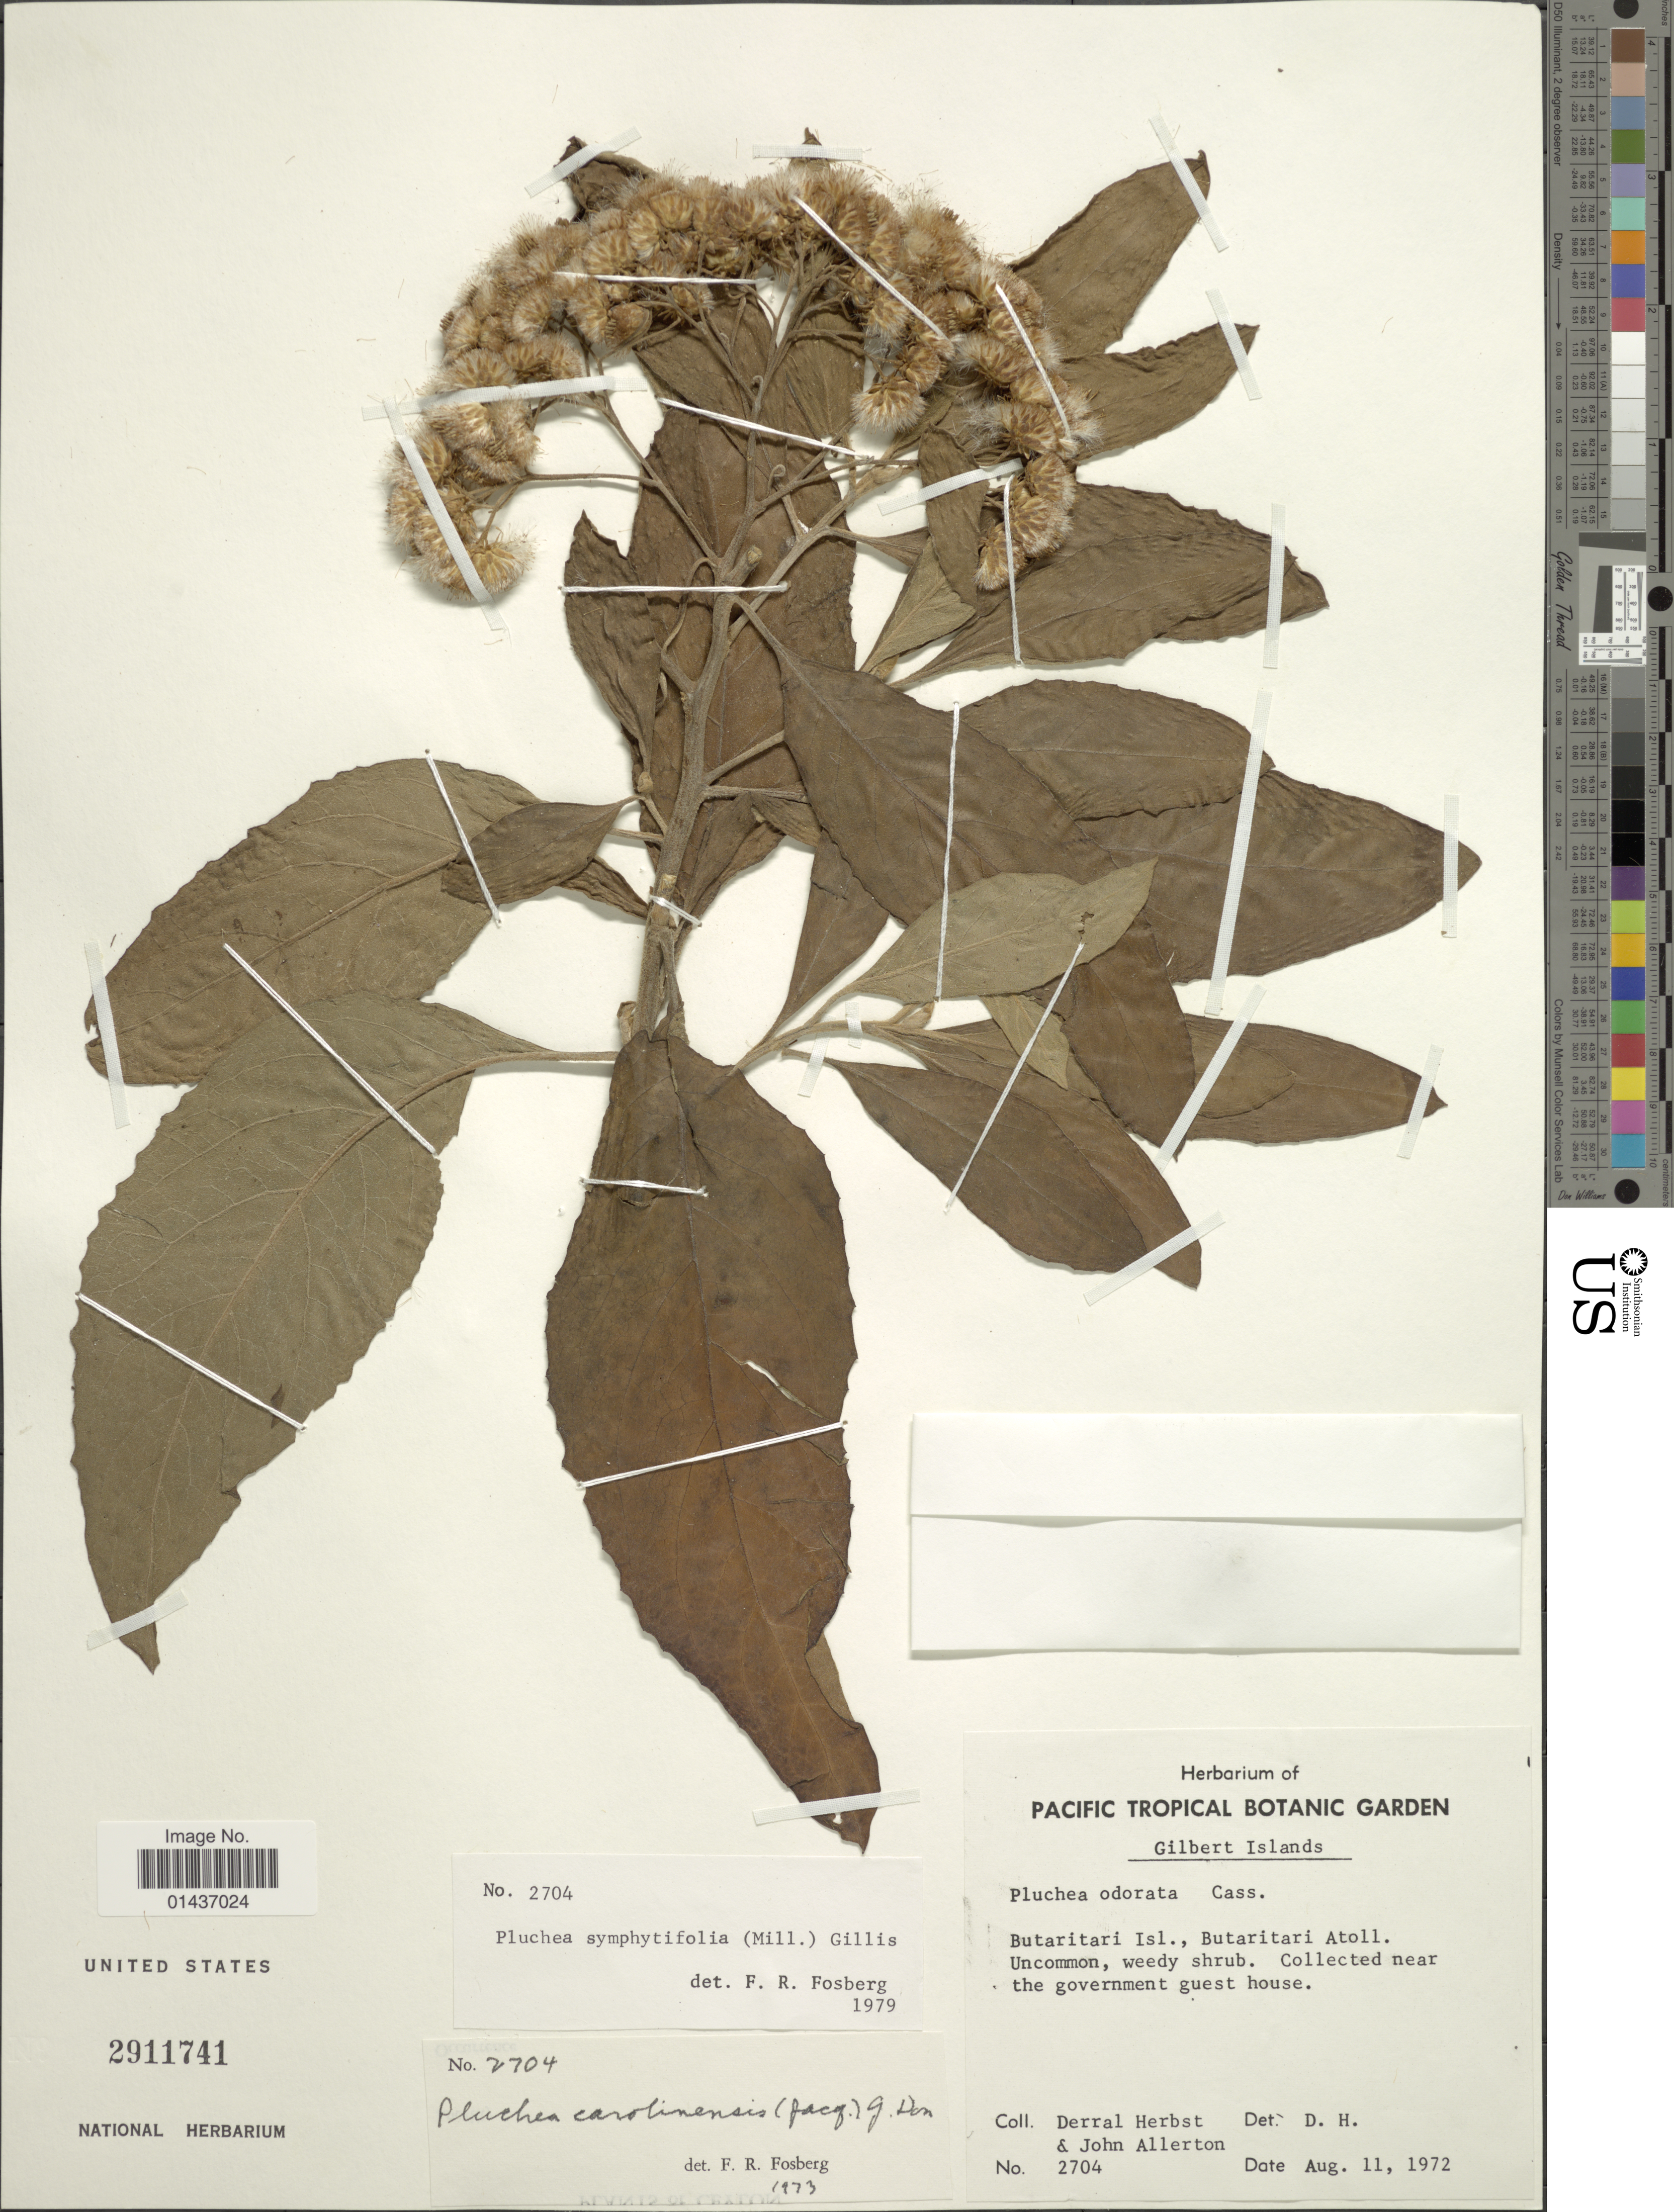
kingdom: Plantae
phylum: Tracheophyta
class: Magnoliopsida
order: Asterales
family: Asteraceae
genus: Pluchea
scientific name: Pluchea carolinensis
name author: (Jacq.) D. Don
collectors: D. R. Herbst & J. Allerton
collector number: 2704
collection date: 1972-08-11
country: Kiribati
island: Butaritari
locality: Gilbert Island, Butaritari Isl., Butaritari Atoll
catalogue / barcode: US 2911741